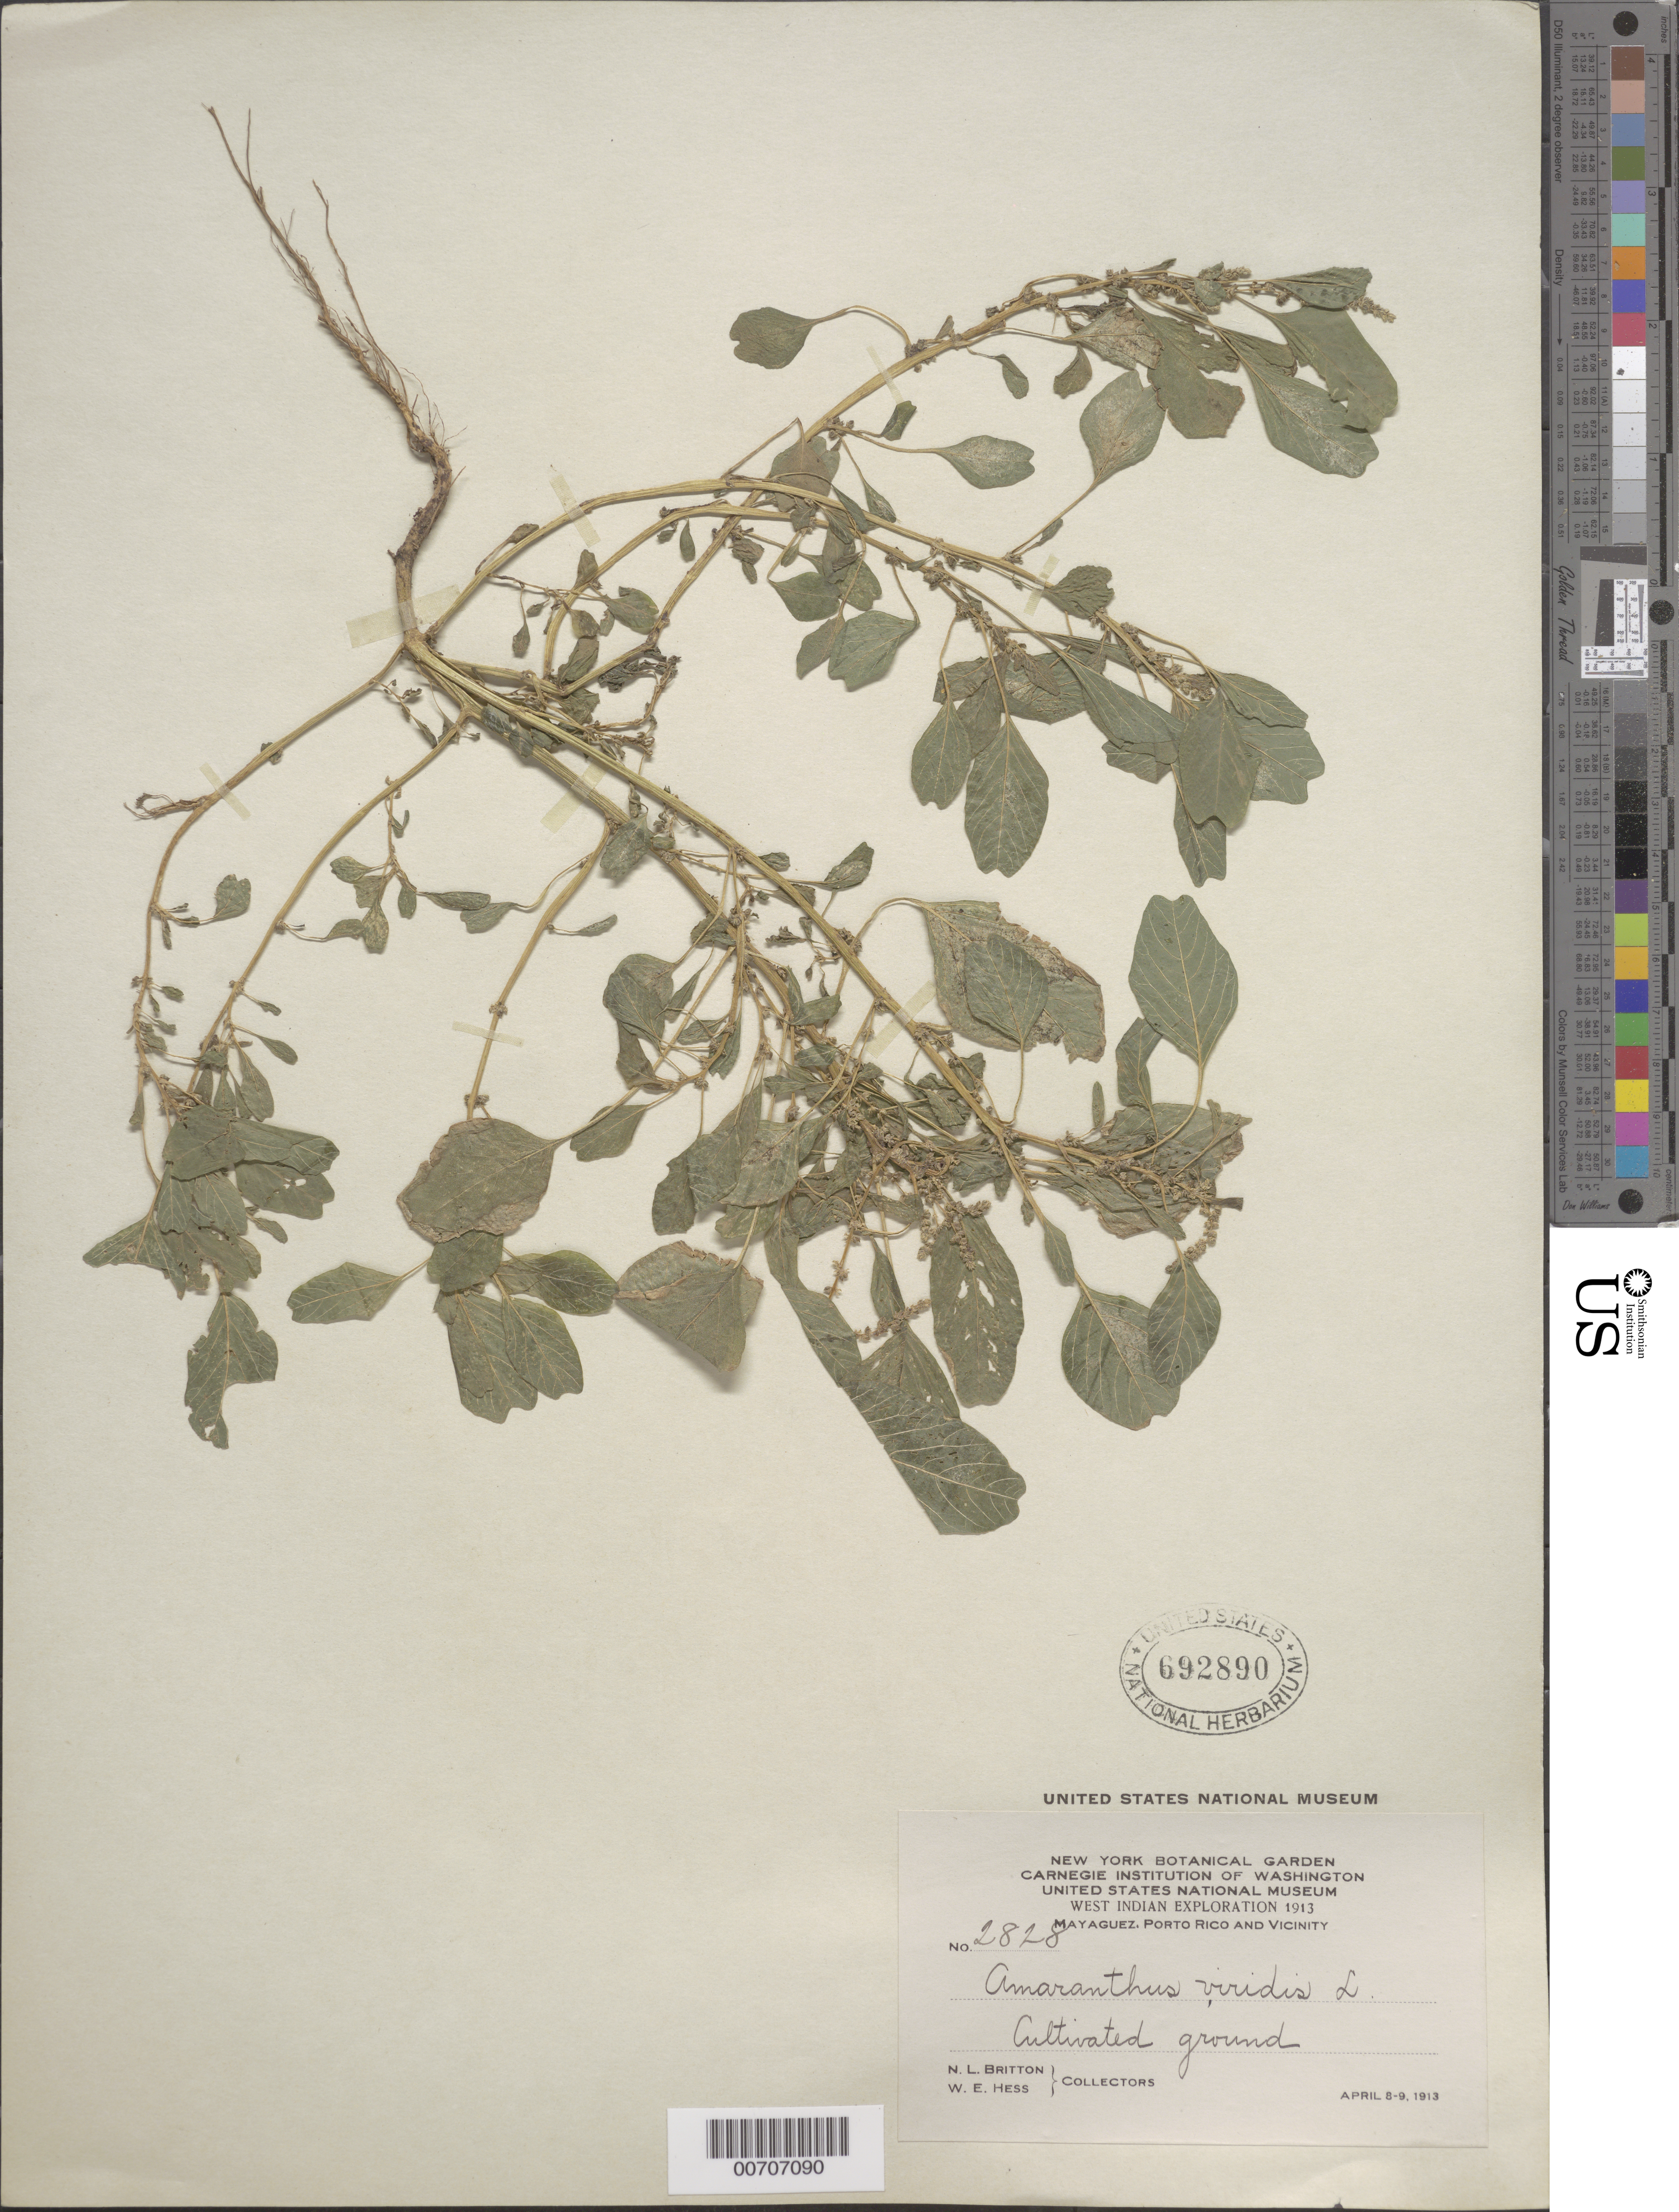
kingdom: Plantae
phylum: Tracheophyta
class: Magnoliopsida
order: Caryophyllales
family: Amaranthaceae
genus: Amaranthus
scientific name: Amaranthus viridis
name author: L.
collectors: N. Britton & W. Hess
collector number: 2828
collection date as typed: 08 Apr 1913 to 09 Mar 1913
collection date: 1913-03-09/1913-04-08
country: Puerto Rico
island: Greater Antilles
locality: Mayaguez, vic of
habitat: Cultivated ground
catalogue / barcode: US 692890